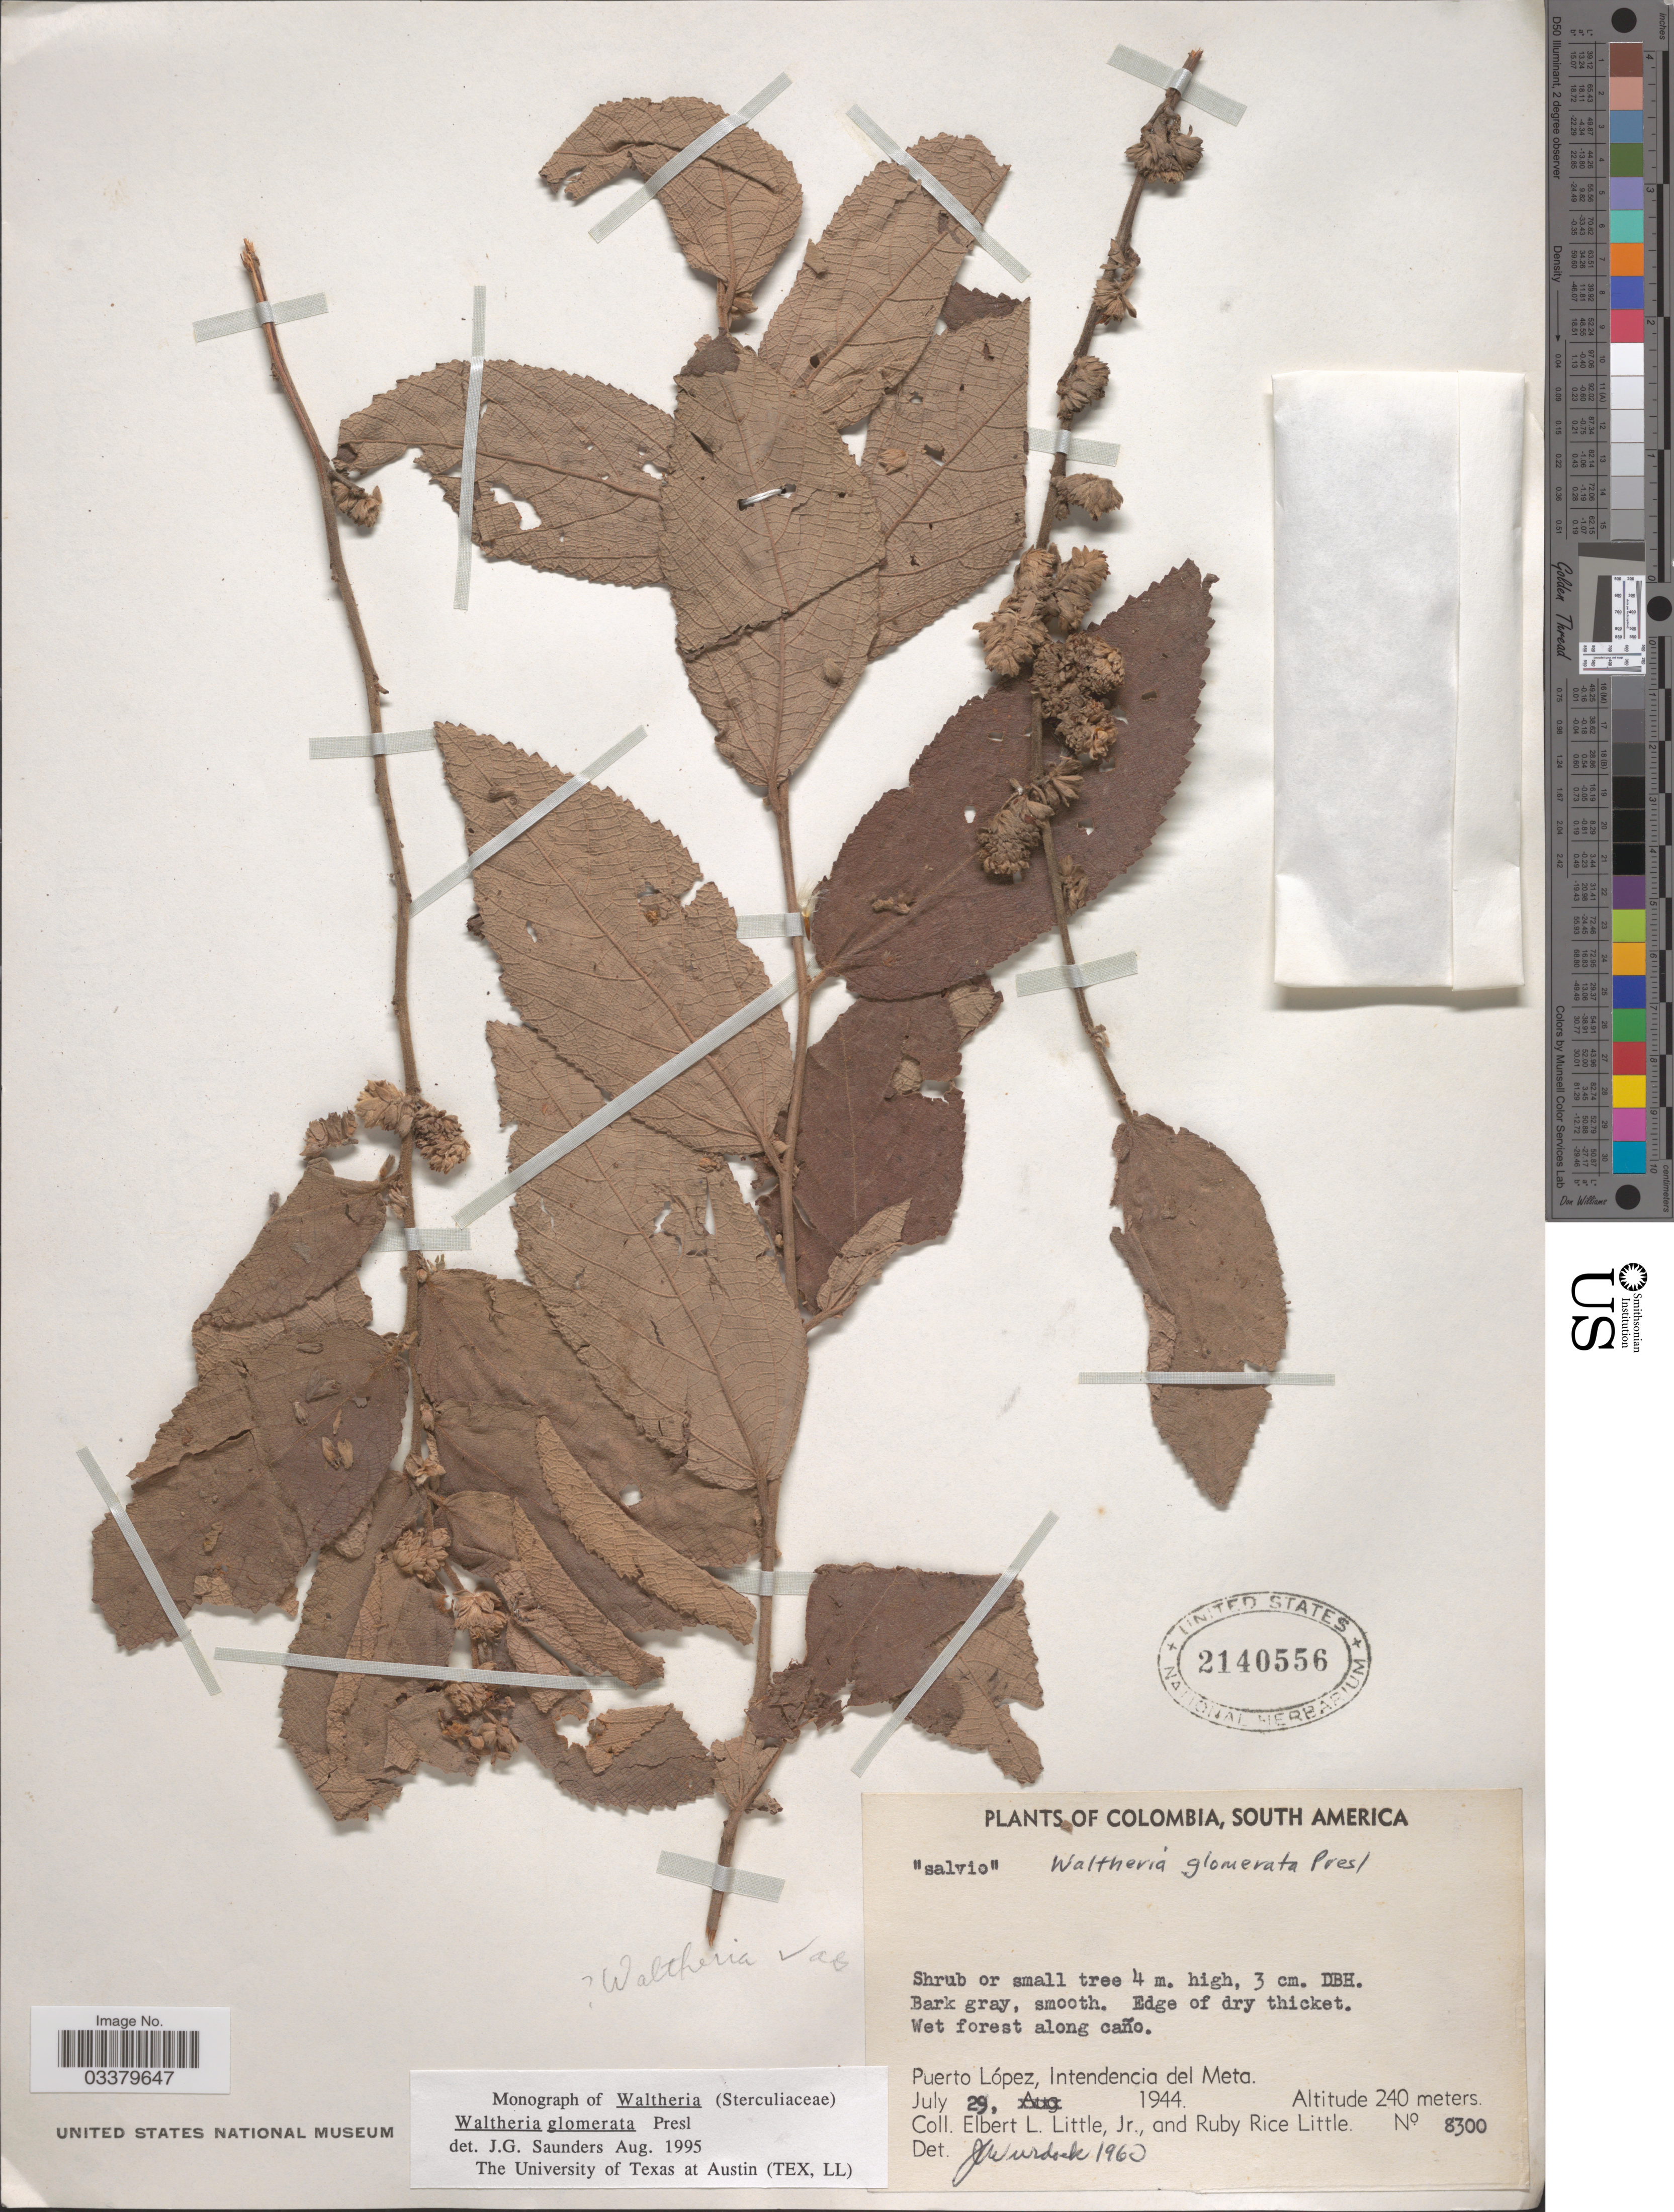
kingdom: Plantae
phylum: Tracheophyta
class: Magnoliopsida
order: Malvales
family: Malvaceae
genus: Waltheria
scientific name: Waltheria glomerata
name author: C. Presl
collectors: E. L. Little & R. R. Little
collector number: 8300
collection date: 1944-07-29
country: Colombia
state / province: Meta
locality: Puerto López, Intendencia del Meta.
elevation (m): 240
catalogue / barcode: US 2140556